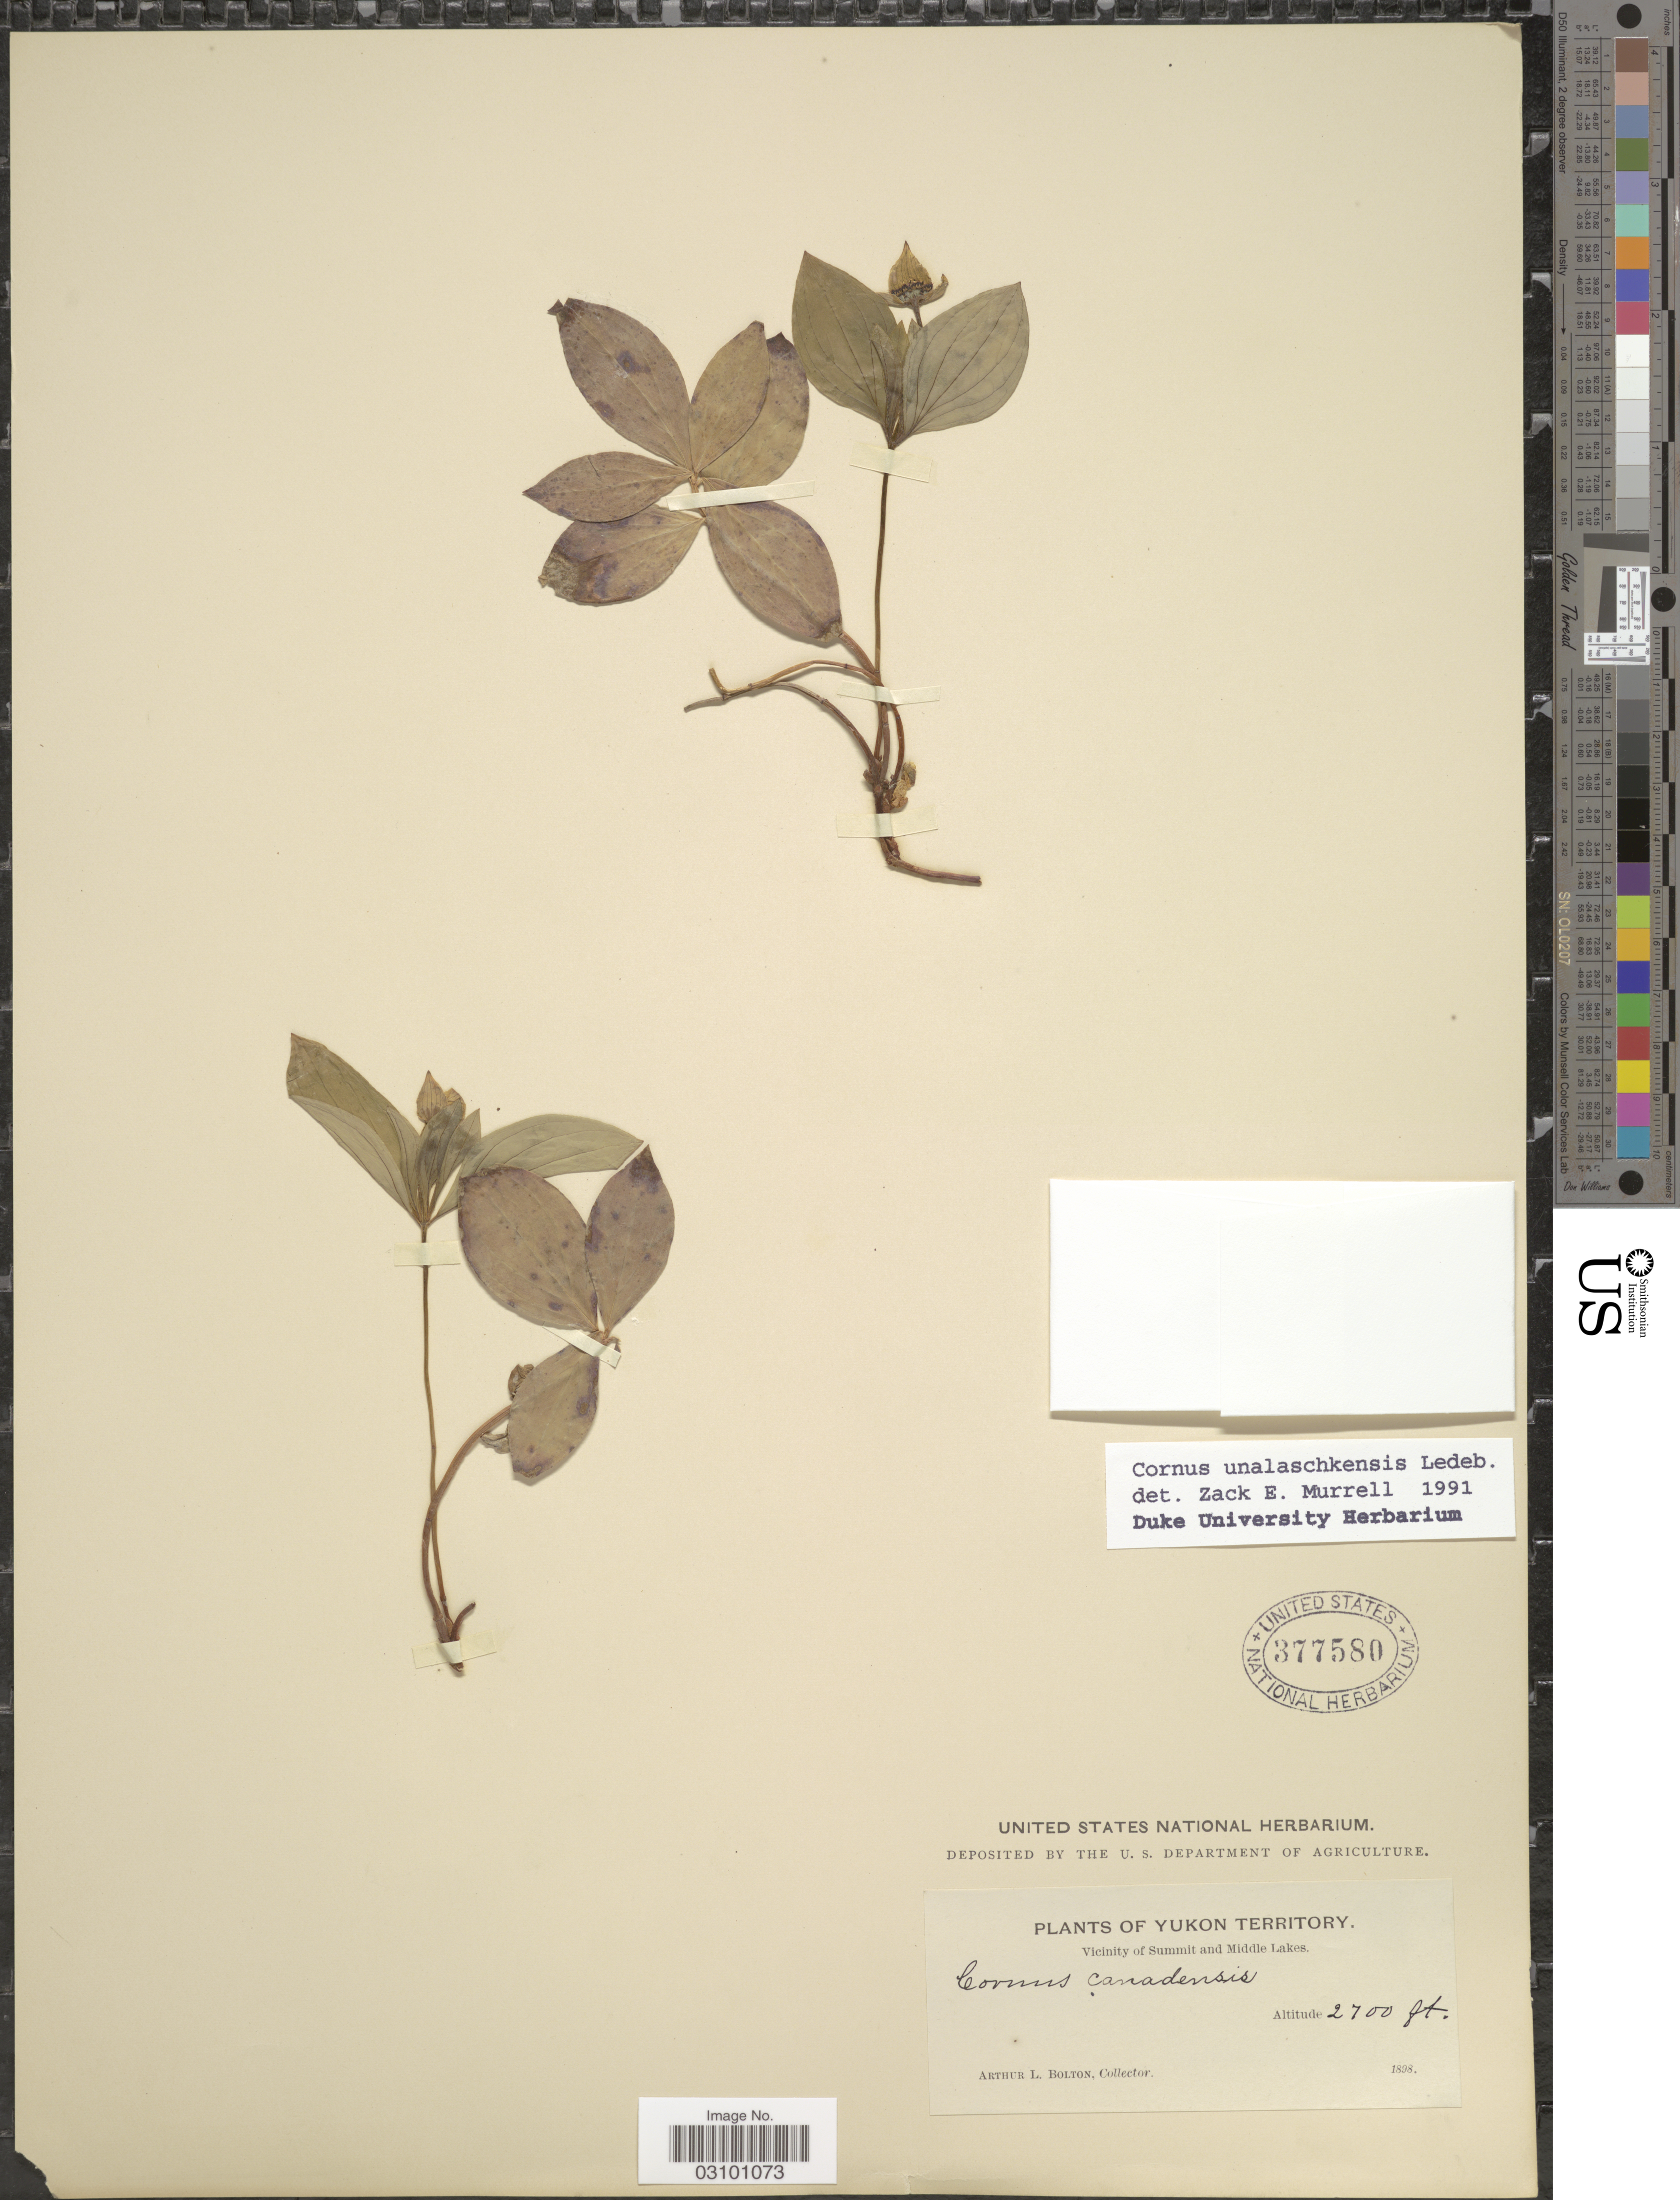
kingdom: Plantae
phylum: Tracheophyta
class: Magnoliopsida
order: Cornales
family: Cornaceae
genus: Cornus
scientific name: Cornus unalaschkensis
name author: Ledeb.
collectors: A. Bolton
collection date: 1898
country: Canada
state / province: Yukon Territory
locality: Vicinity of Summit and Middle Lakes.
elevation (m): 823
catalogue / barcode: US 377580